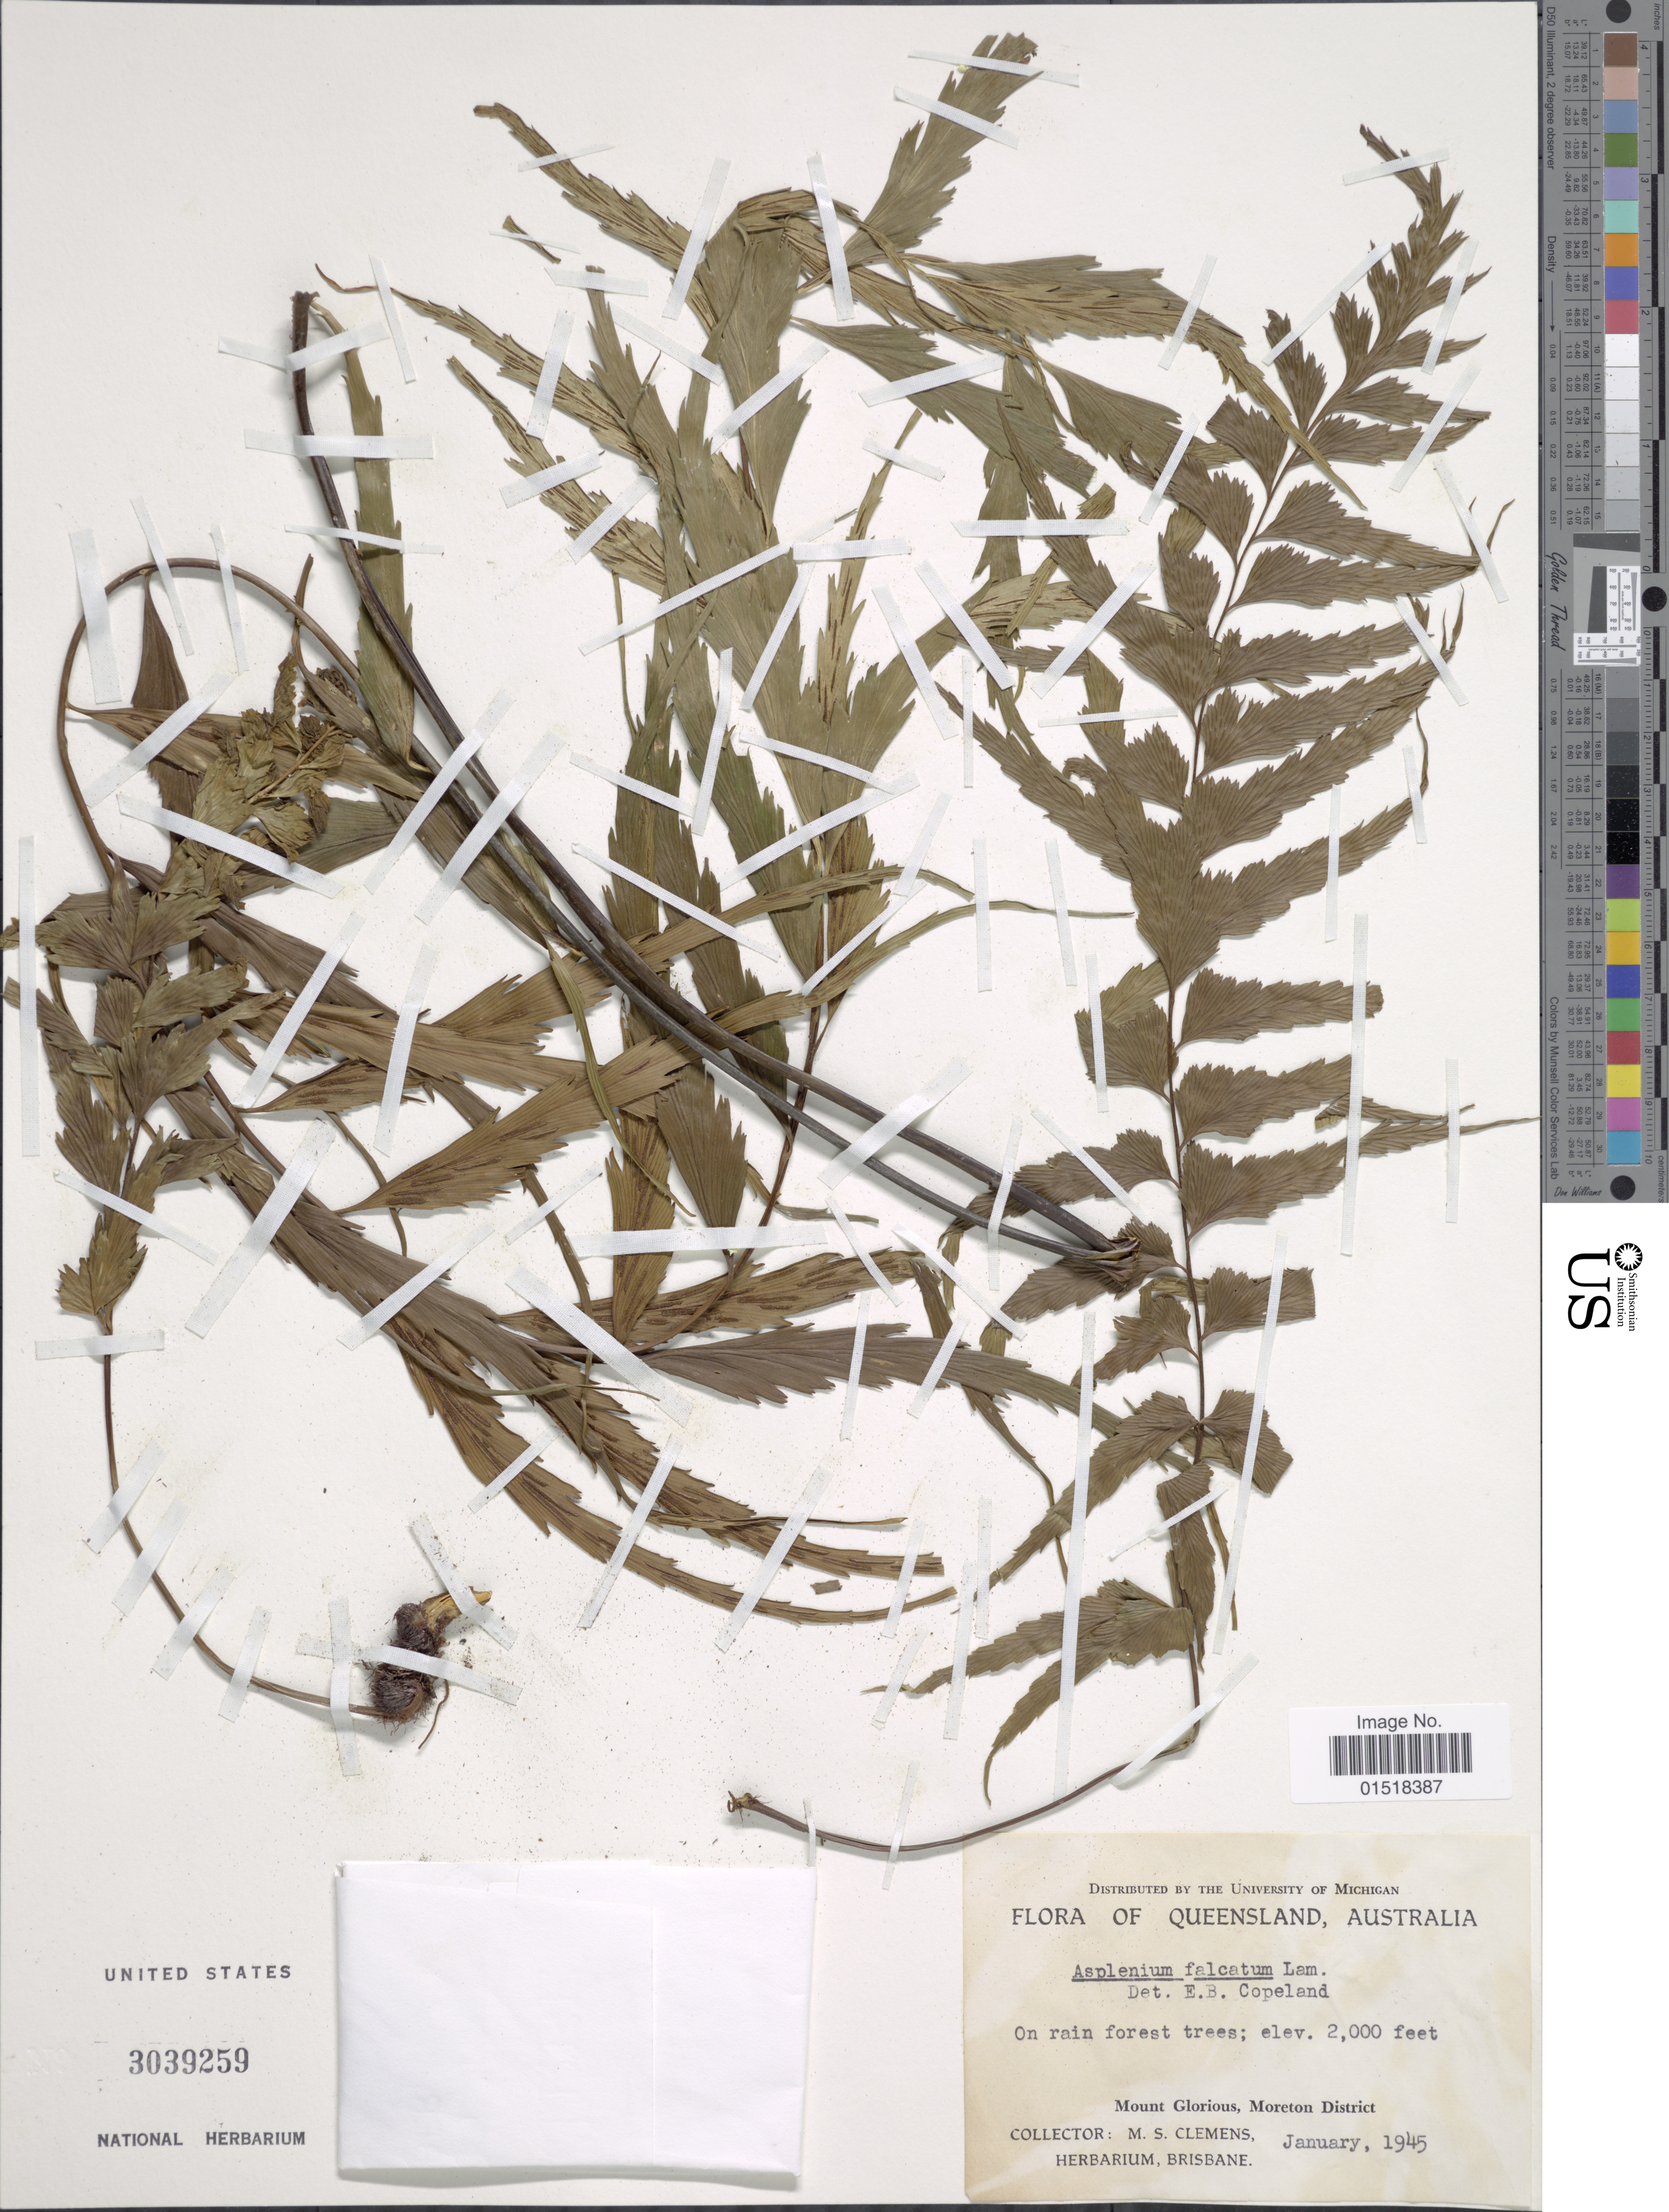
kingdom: Plantae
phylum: Tracheophyta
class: Polypodiopsida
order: Polypodiales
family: Aspleniaceae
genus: Asplenium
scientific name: Asplenium falcatum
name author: Lam.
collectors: M. S. Clemens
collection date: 1945-01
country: Australia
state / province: Queensland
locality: On rain f9orest trees. Mount Glorious, oreton District.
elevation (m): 610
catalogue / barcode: US 3039259